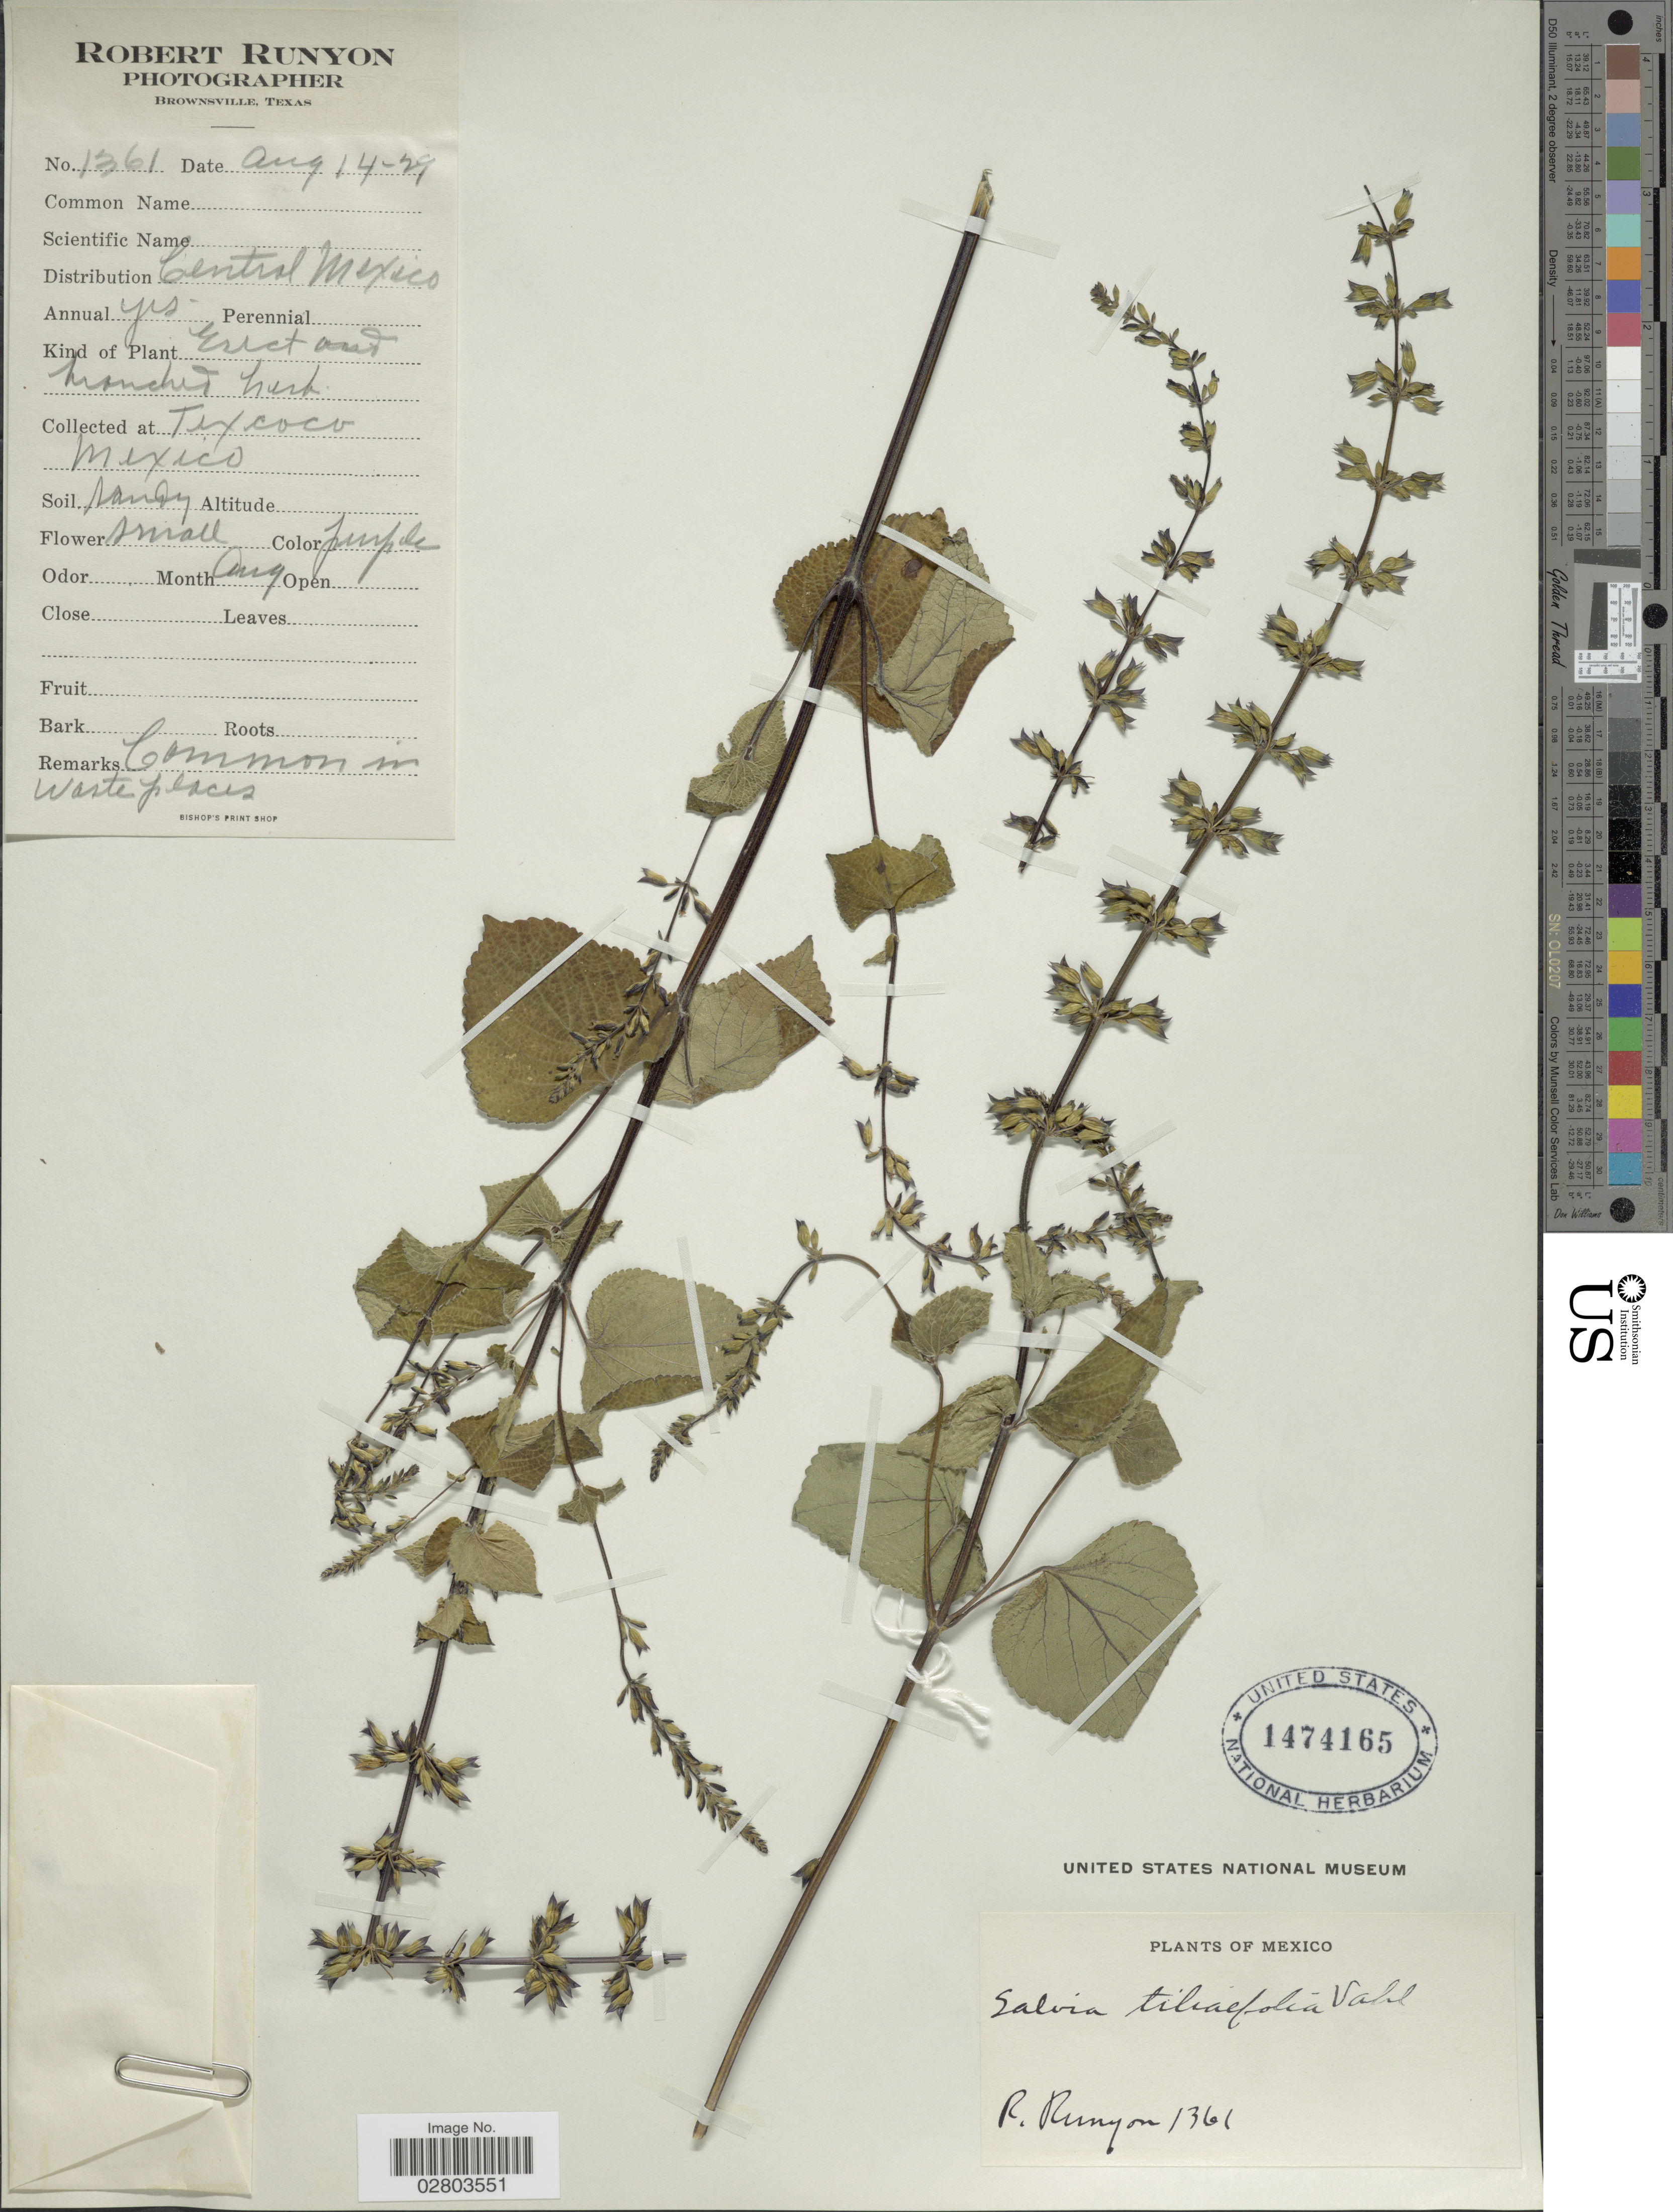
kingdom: Plantae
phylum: Tracheophyta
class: Magnoliopsida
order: Lamiales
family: Lamiaceae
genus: Salvia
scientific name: Salvia tiliifolia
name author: Vahl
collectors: R. Runyon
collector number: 1361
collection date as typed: Transcribed d/m/y: 14/8/29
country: Mexico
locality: Texcoco.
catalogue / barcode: US 1474165